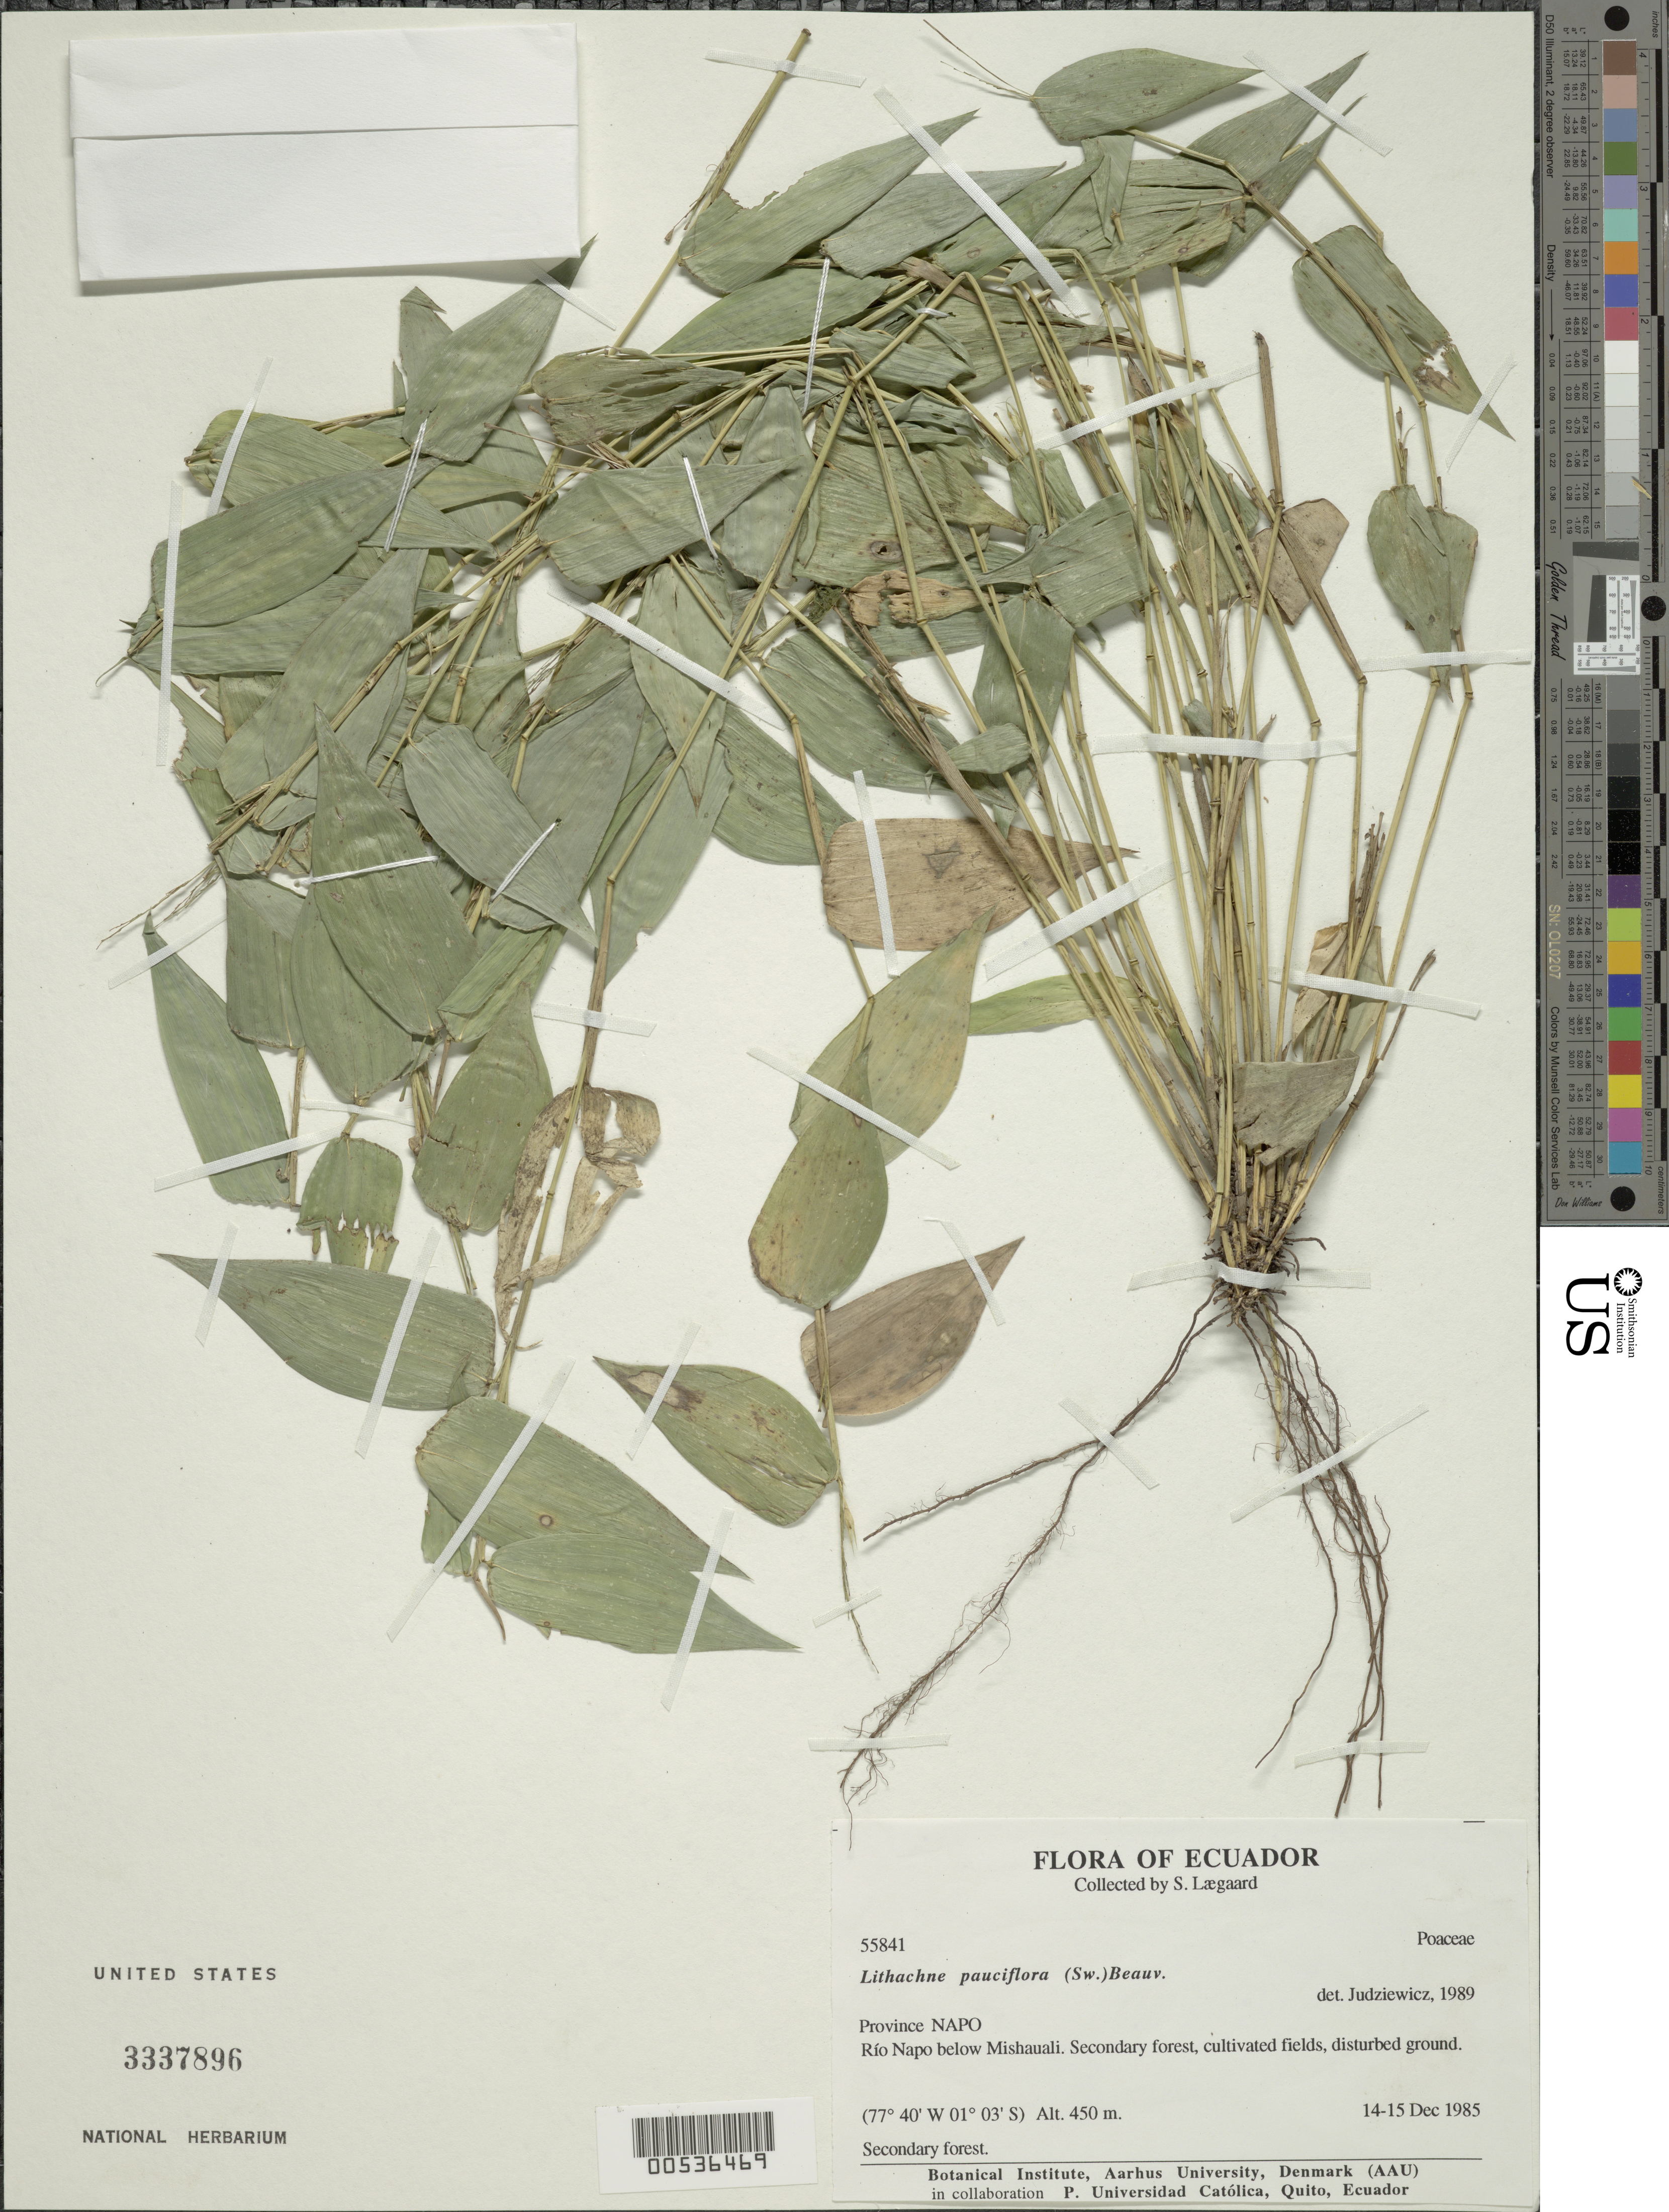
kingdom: Plantae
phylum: Tracheophyta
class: Liliopsida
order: Poales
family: Poaceae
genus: Lithachne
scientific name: Lithachne pauciflora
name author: (Sw.) P. Beauv.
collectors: S. Lægaard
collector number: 55841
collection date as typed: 14 Dec 1985 to 15 Dec 1985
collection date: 1985-12-14/1985-12-15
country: Ecuador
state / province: Napo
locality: Rio Napo below mishauali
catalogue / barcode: US 3337896